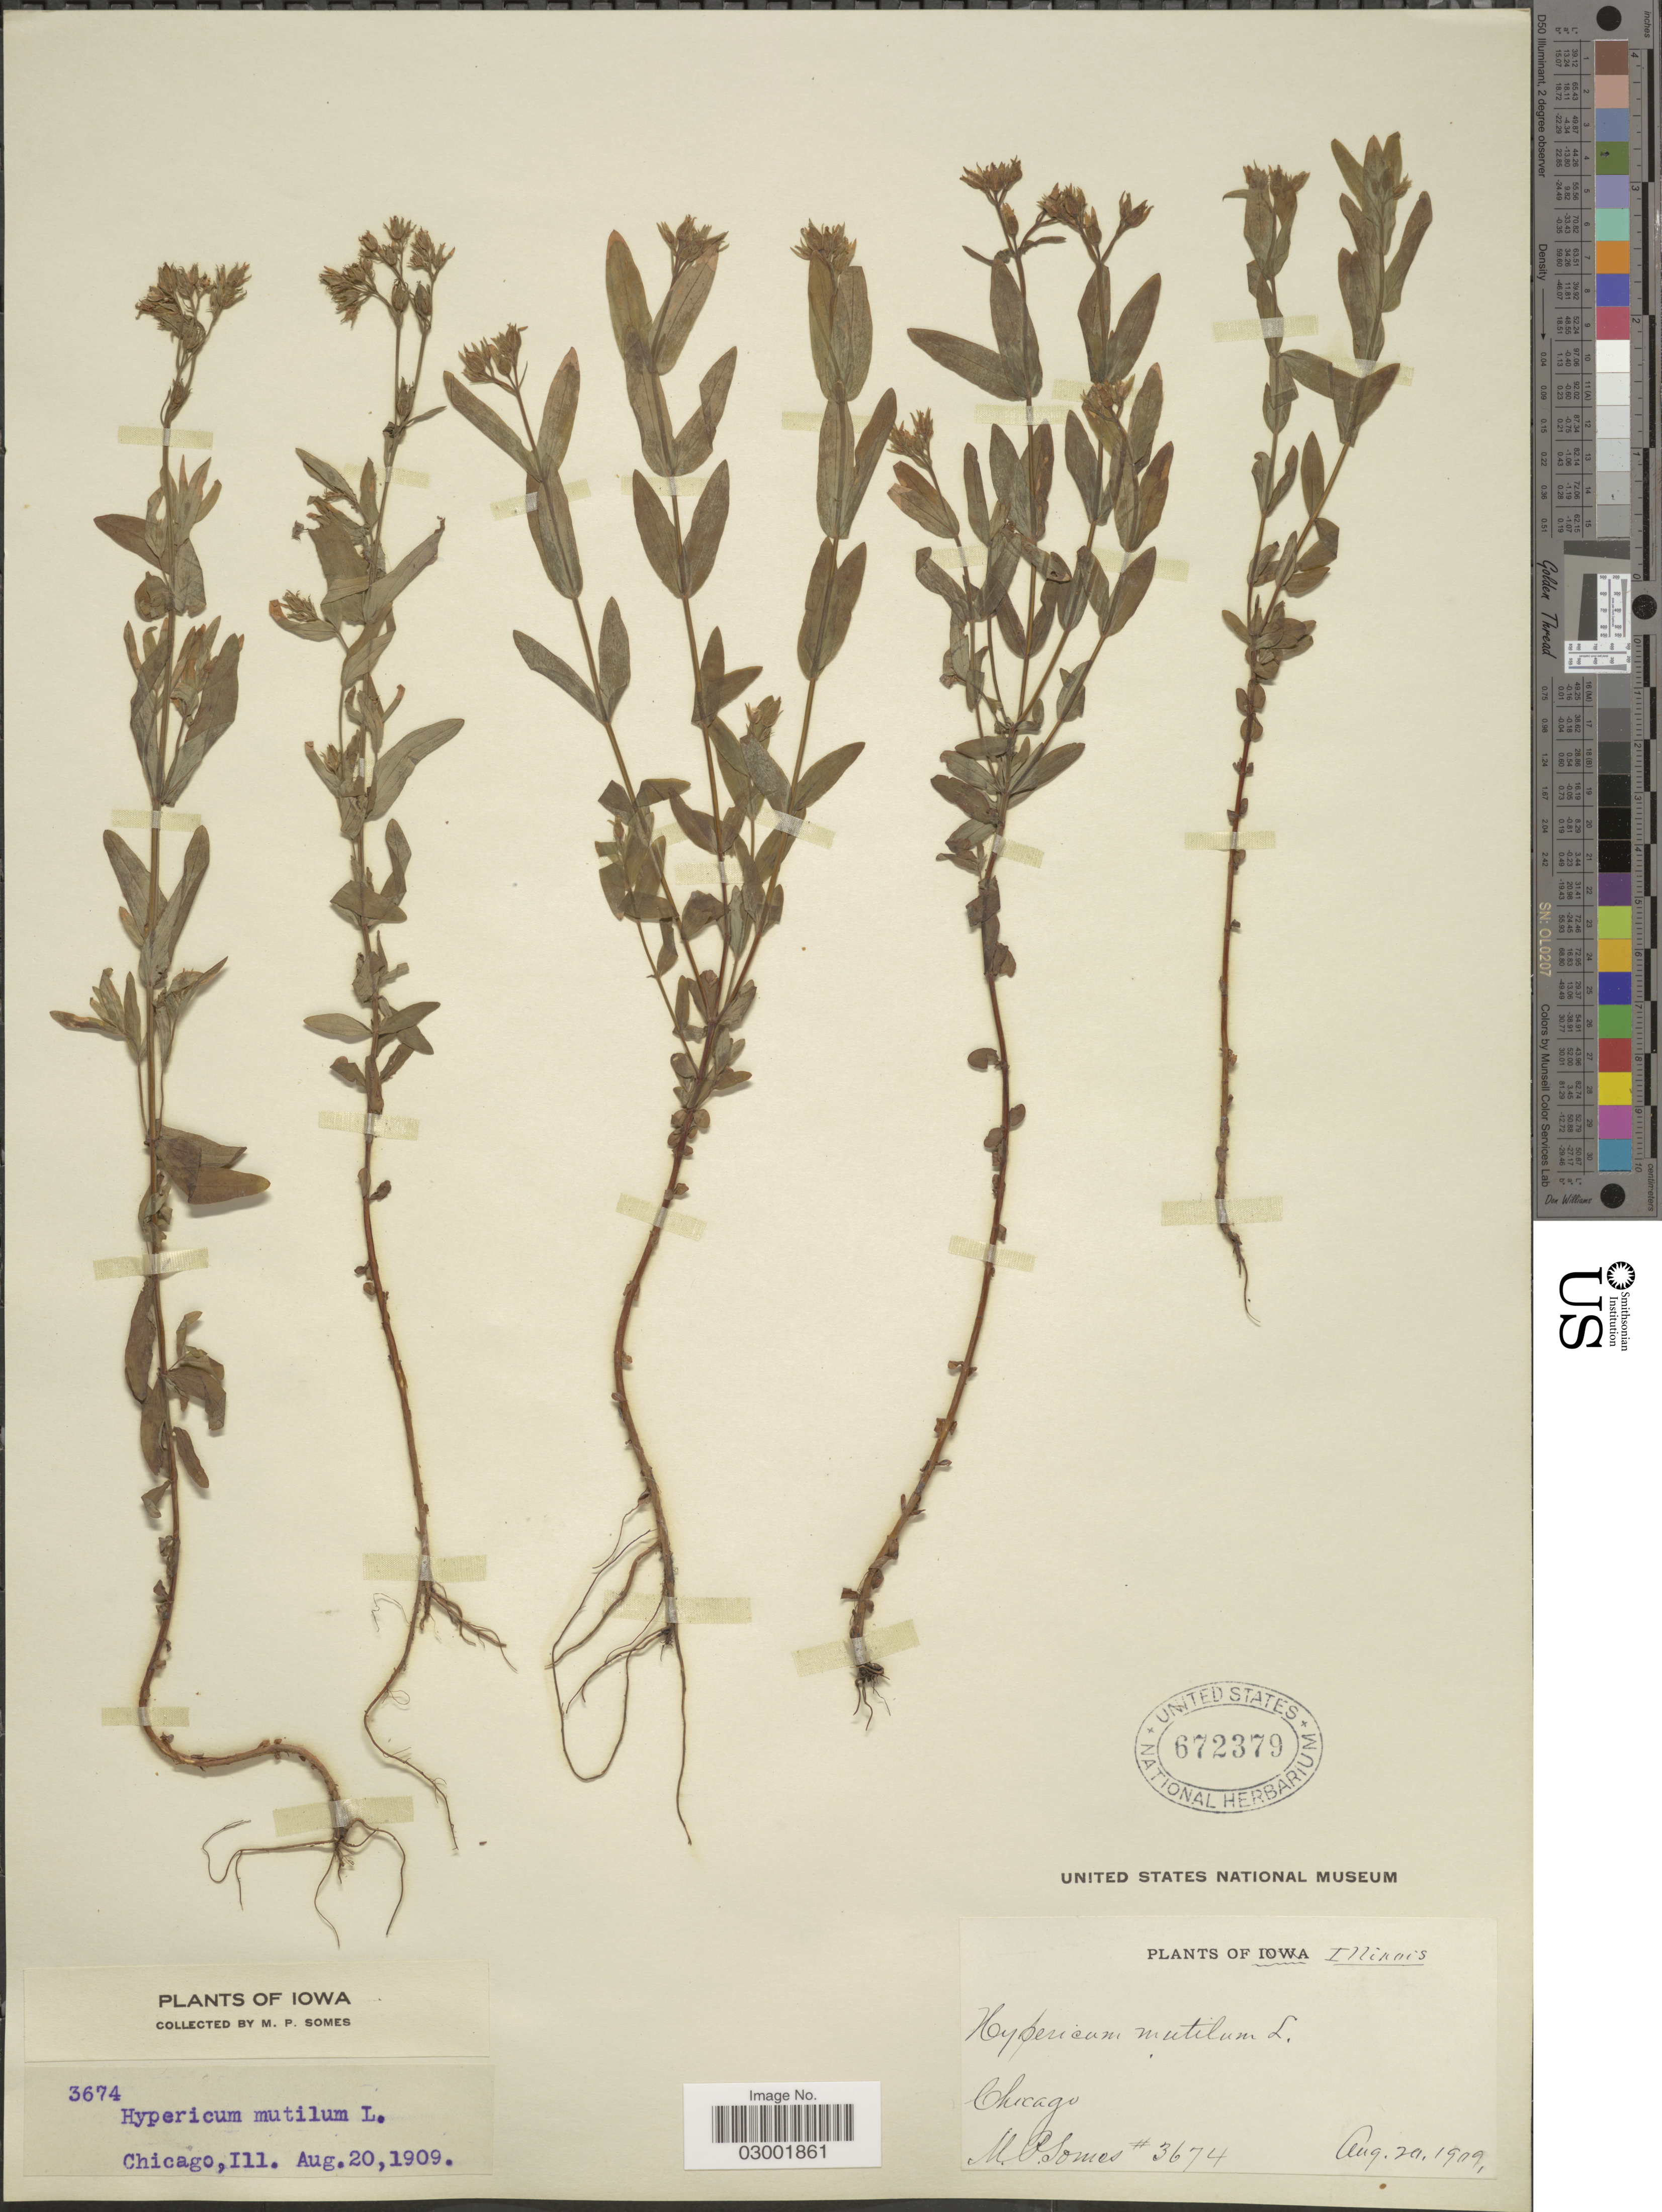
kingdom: Plantae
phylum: Tracheophyta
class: Magnoliopsida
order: Malpighiales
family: Hypericaceae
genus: Hypericum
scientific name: Hypericum mutilum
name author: L.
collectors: M. Somes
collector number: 3674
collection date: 1909-08-20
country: United States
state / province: Illinois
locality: Chicago.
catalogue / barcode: US 672379